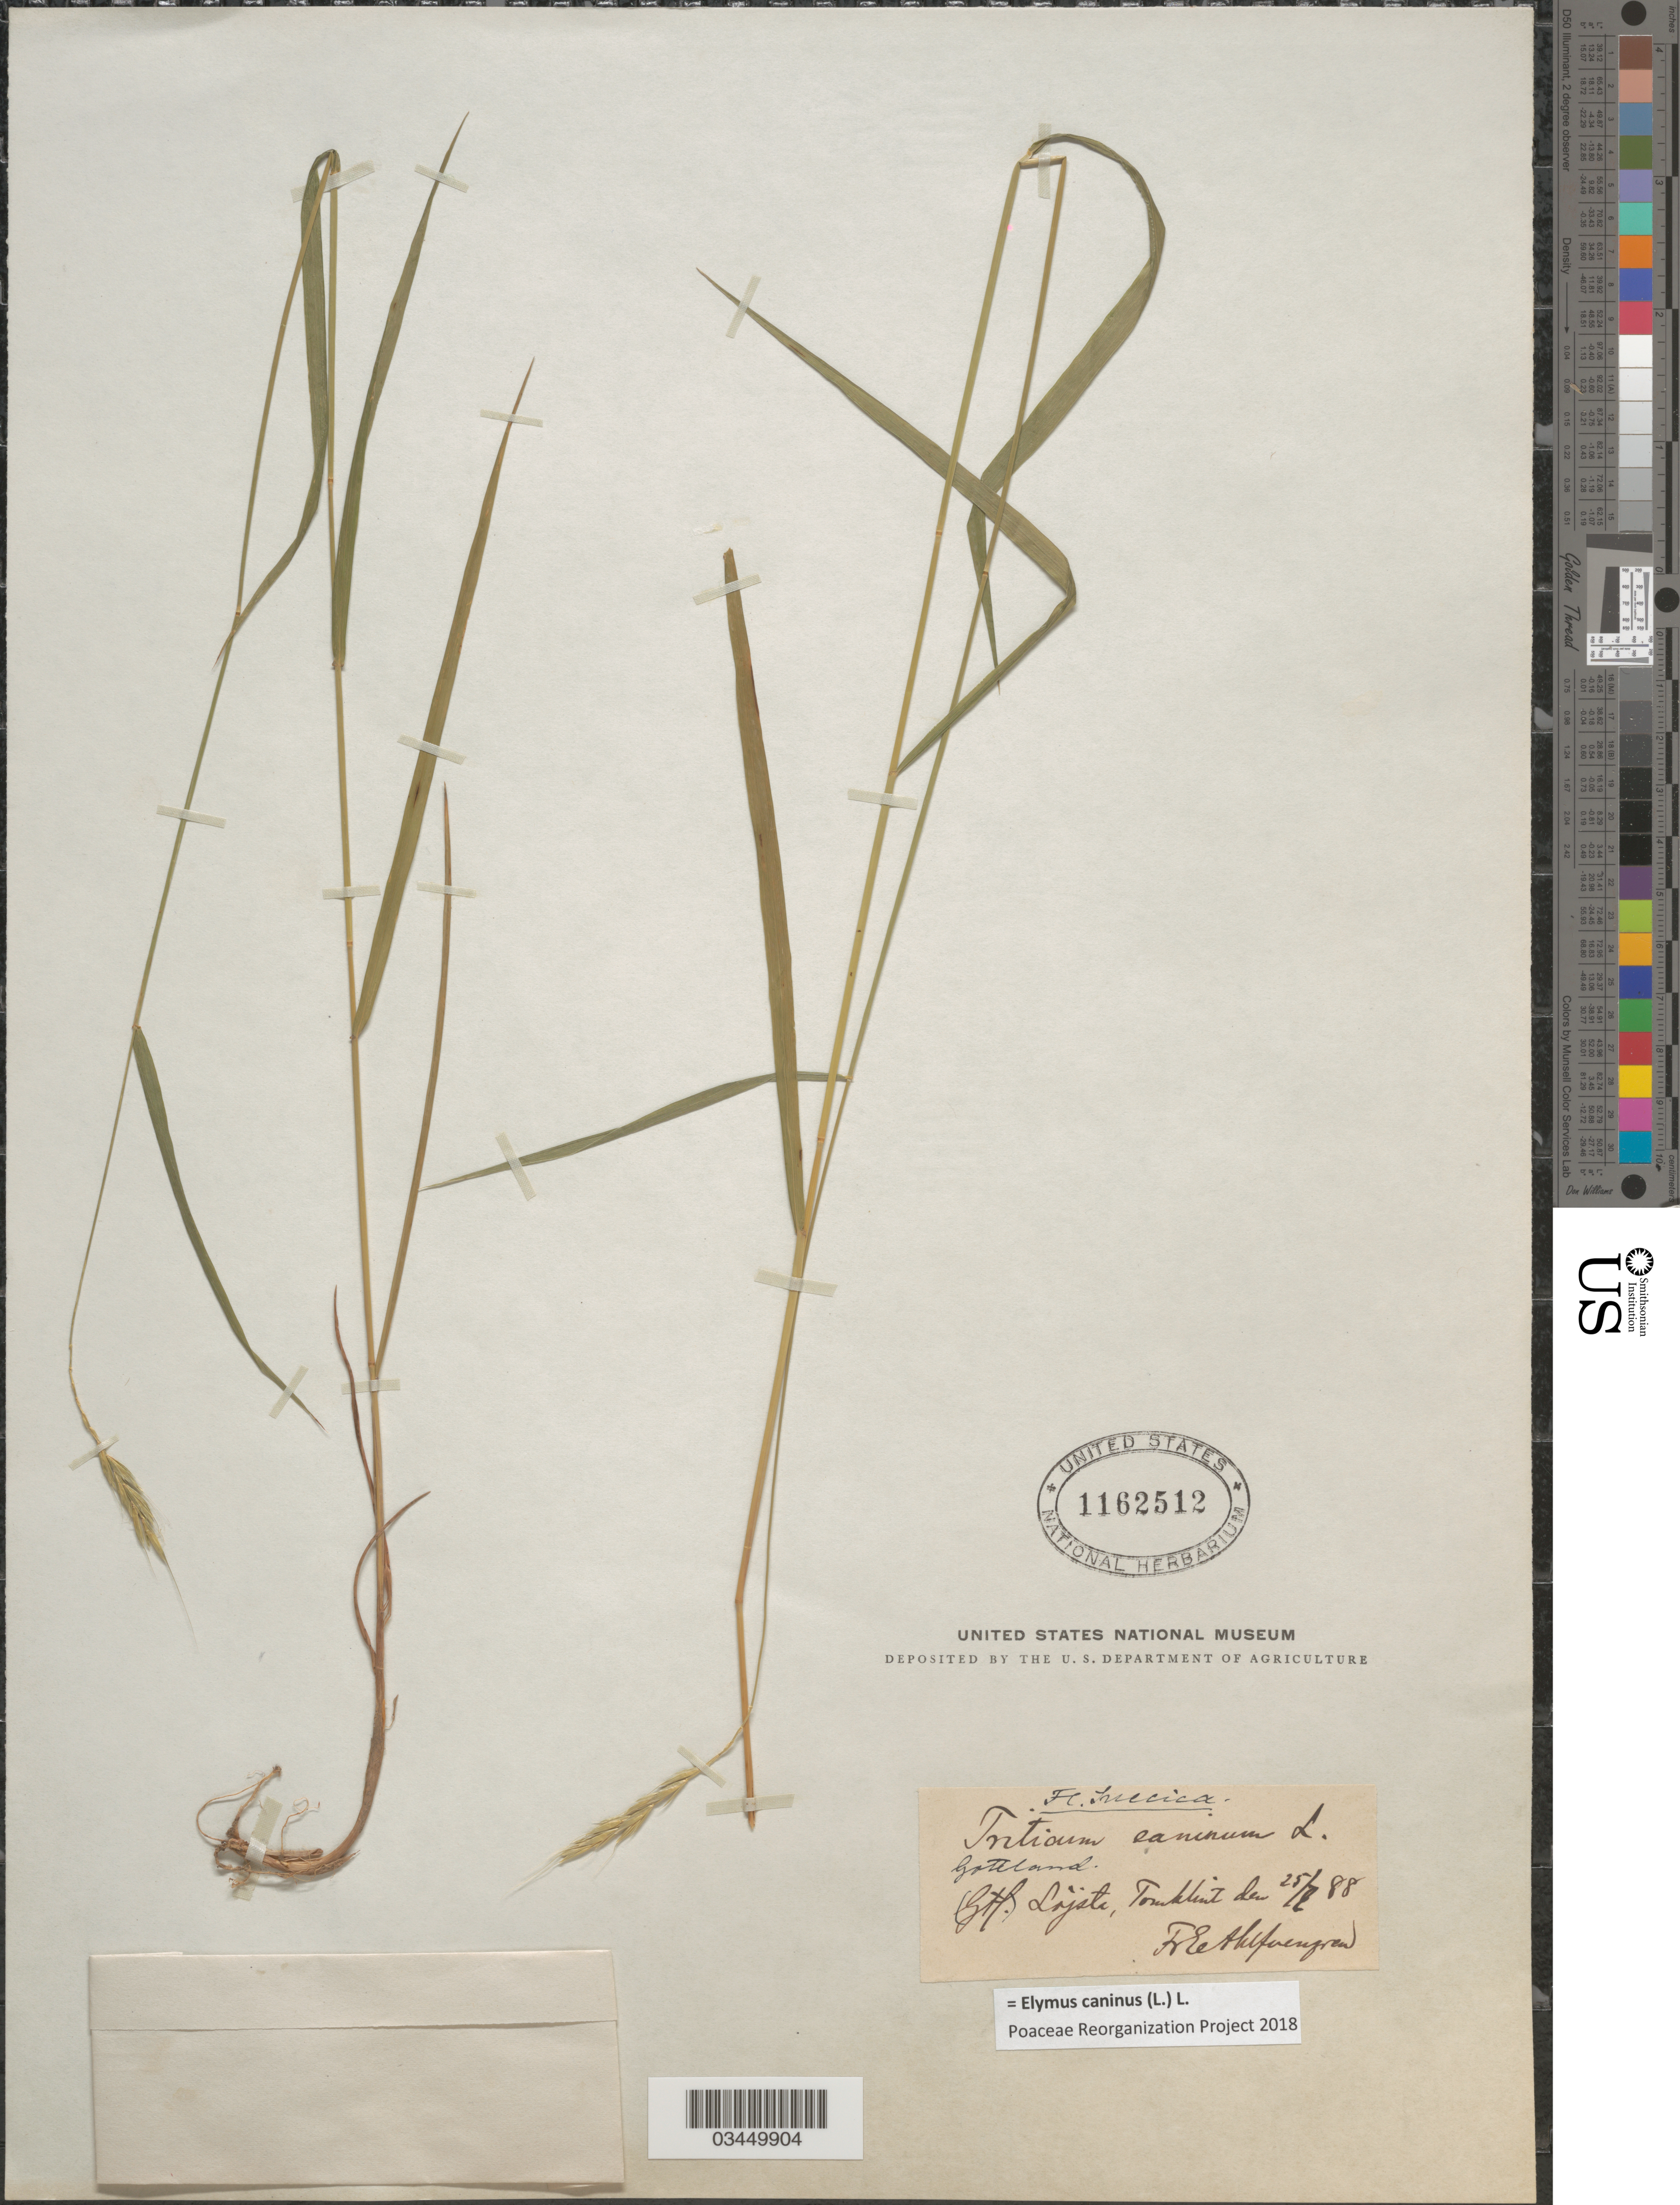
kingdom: Plantae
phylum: Tracheophyta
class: Liliopsida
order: Poales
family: Poaceae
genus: Elymus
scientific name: Elymus caninus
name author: (L.) L.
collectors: E. Ahlfvengren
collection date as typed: Transcribed d/m/y: 25/7/88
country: Sweden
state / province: Gotland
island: Gotland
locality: Suecica. Gottland. (Gtl.) Lòjste, Tomklint.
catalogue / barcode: US 1162512